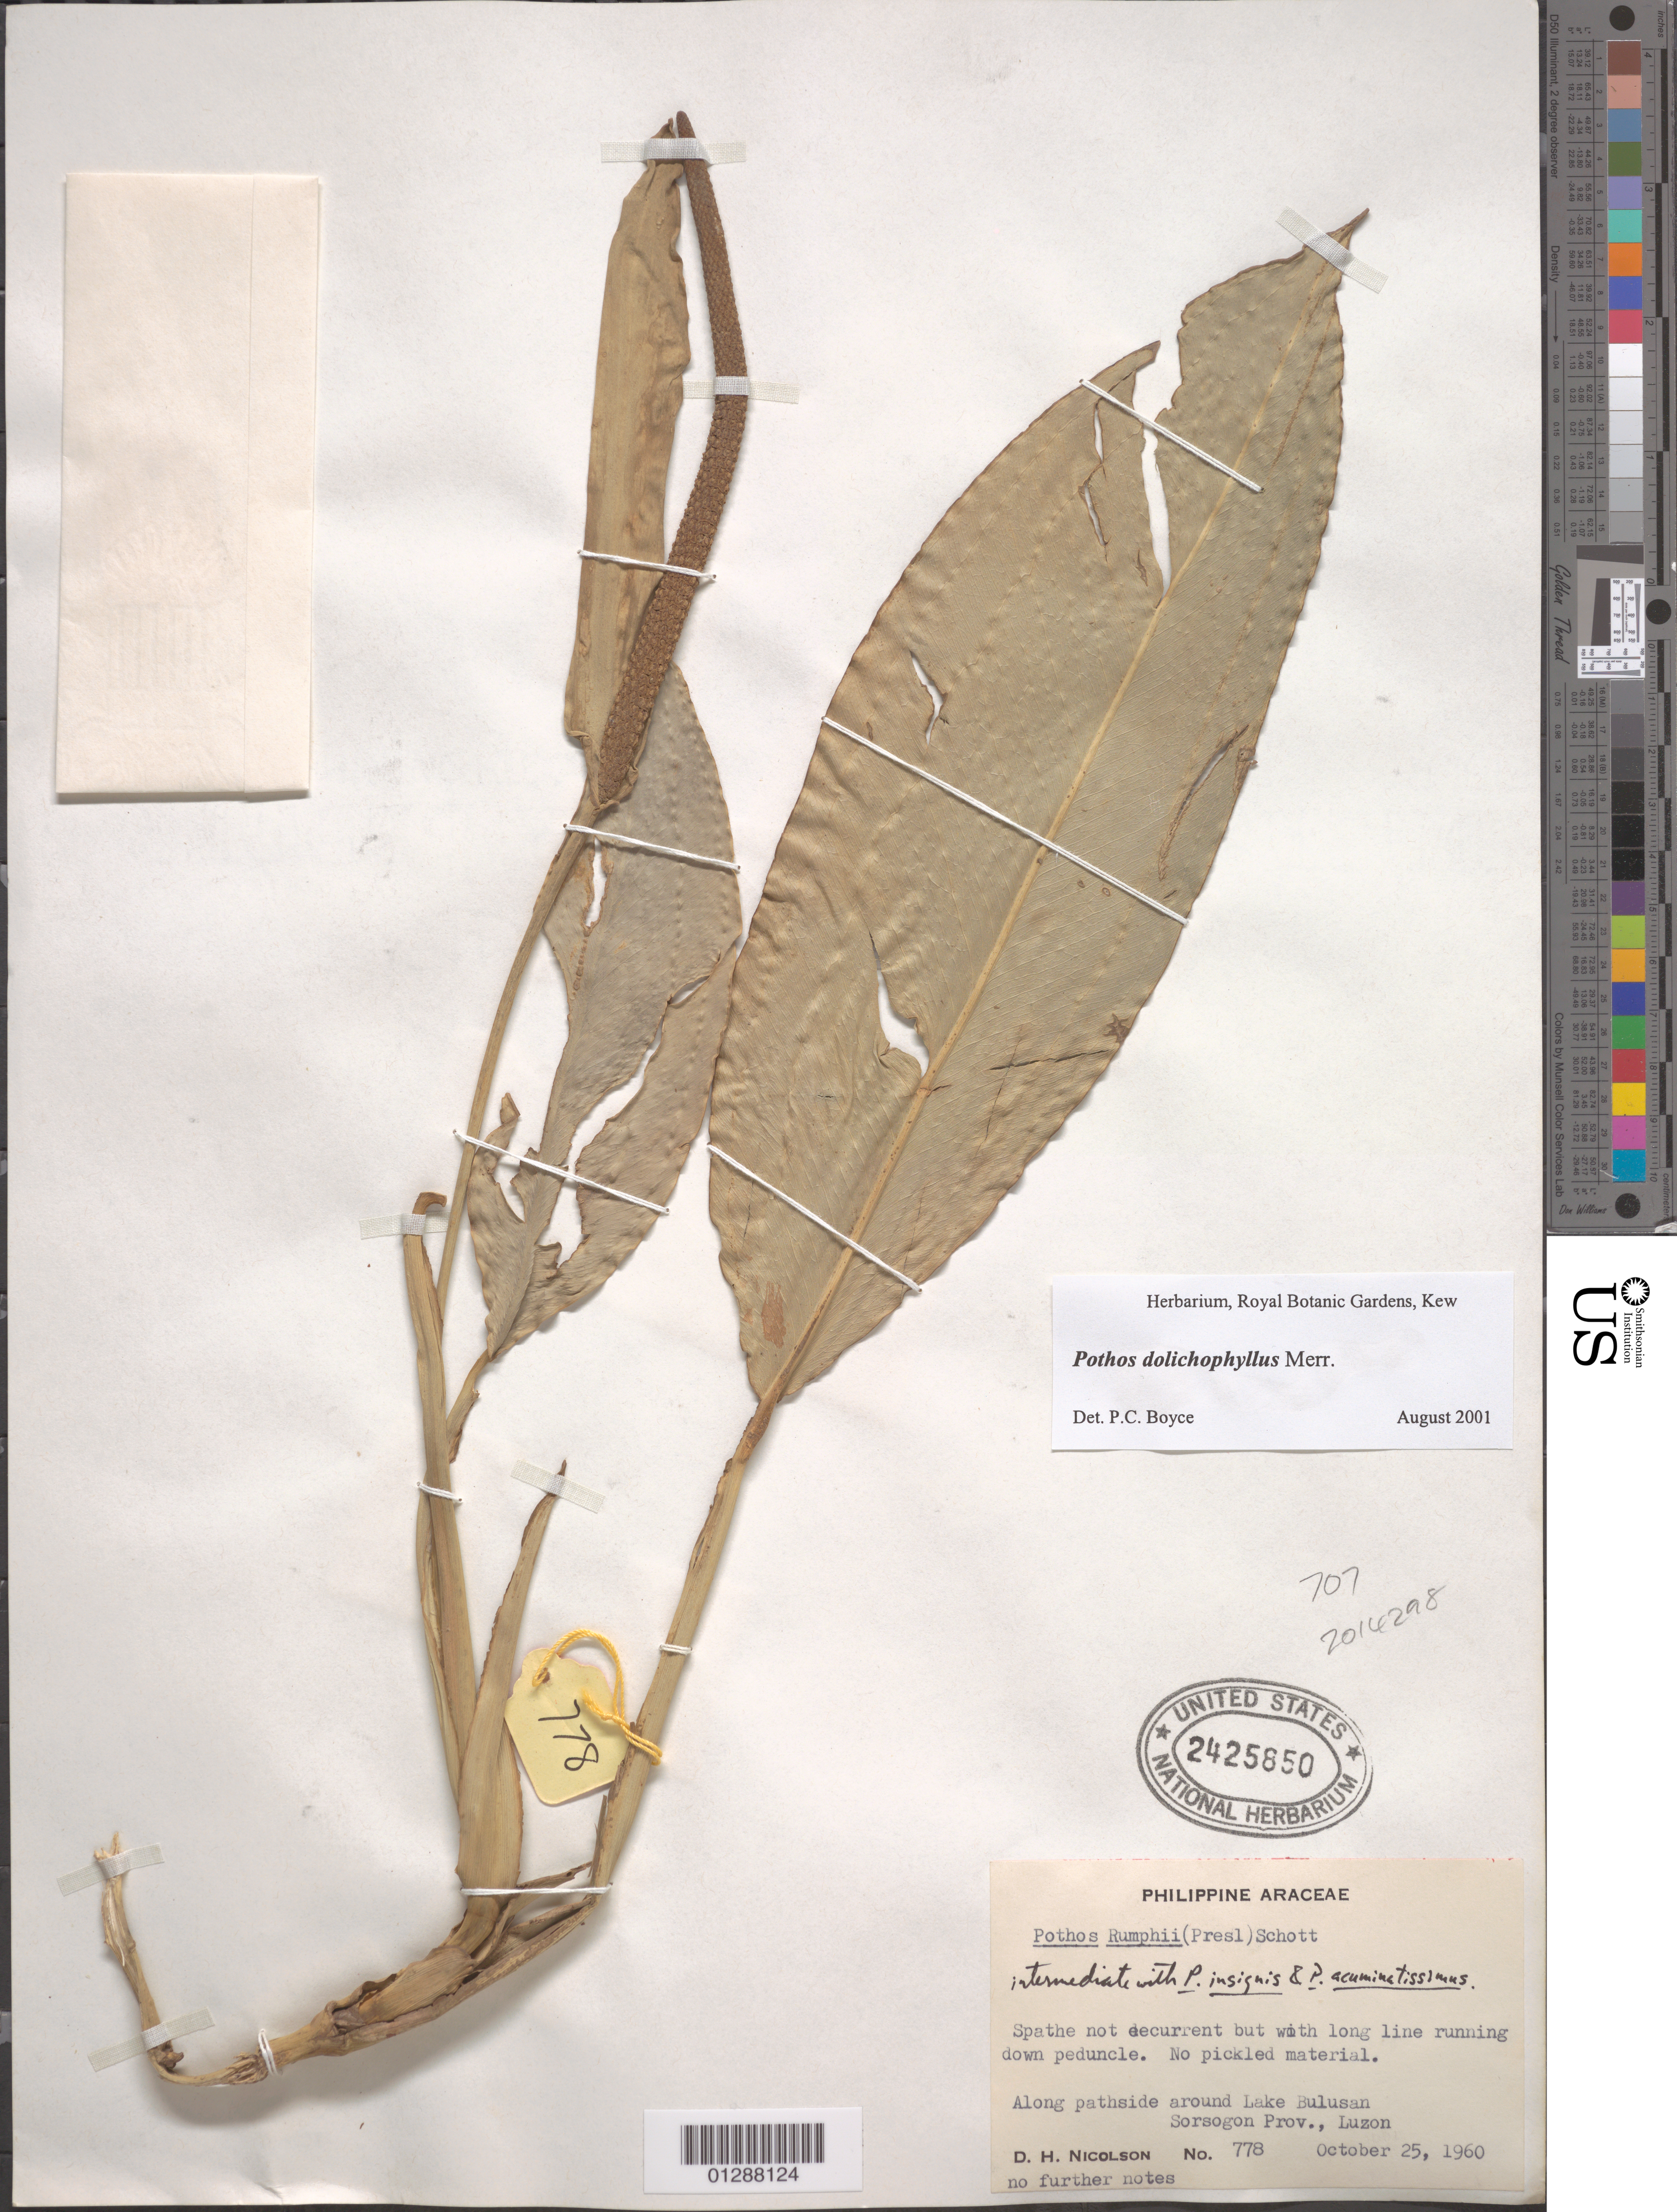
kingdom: Plantae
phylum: Tracheophyta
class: Liliopsida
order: Alismatales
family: Araceae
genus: Pothos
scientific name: Pothos dolichophyllus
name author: Merr.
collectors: D. H. Nicolson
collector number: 778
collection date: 1960-10-25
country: Philippines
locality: Along pathside around Lake Bulusan. Sorsogon Prov., Luzon.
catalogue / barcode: US 2425850